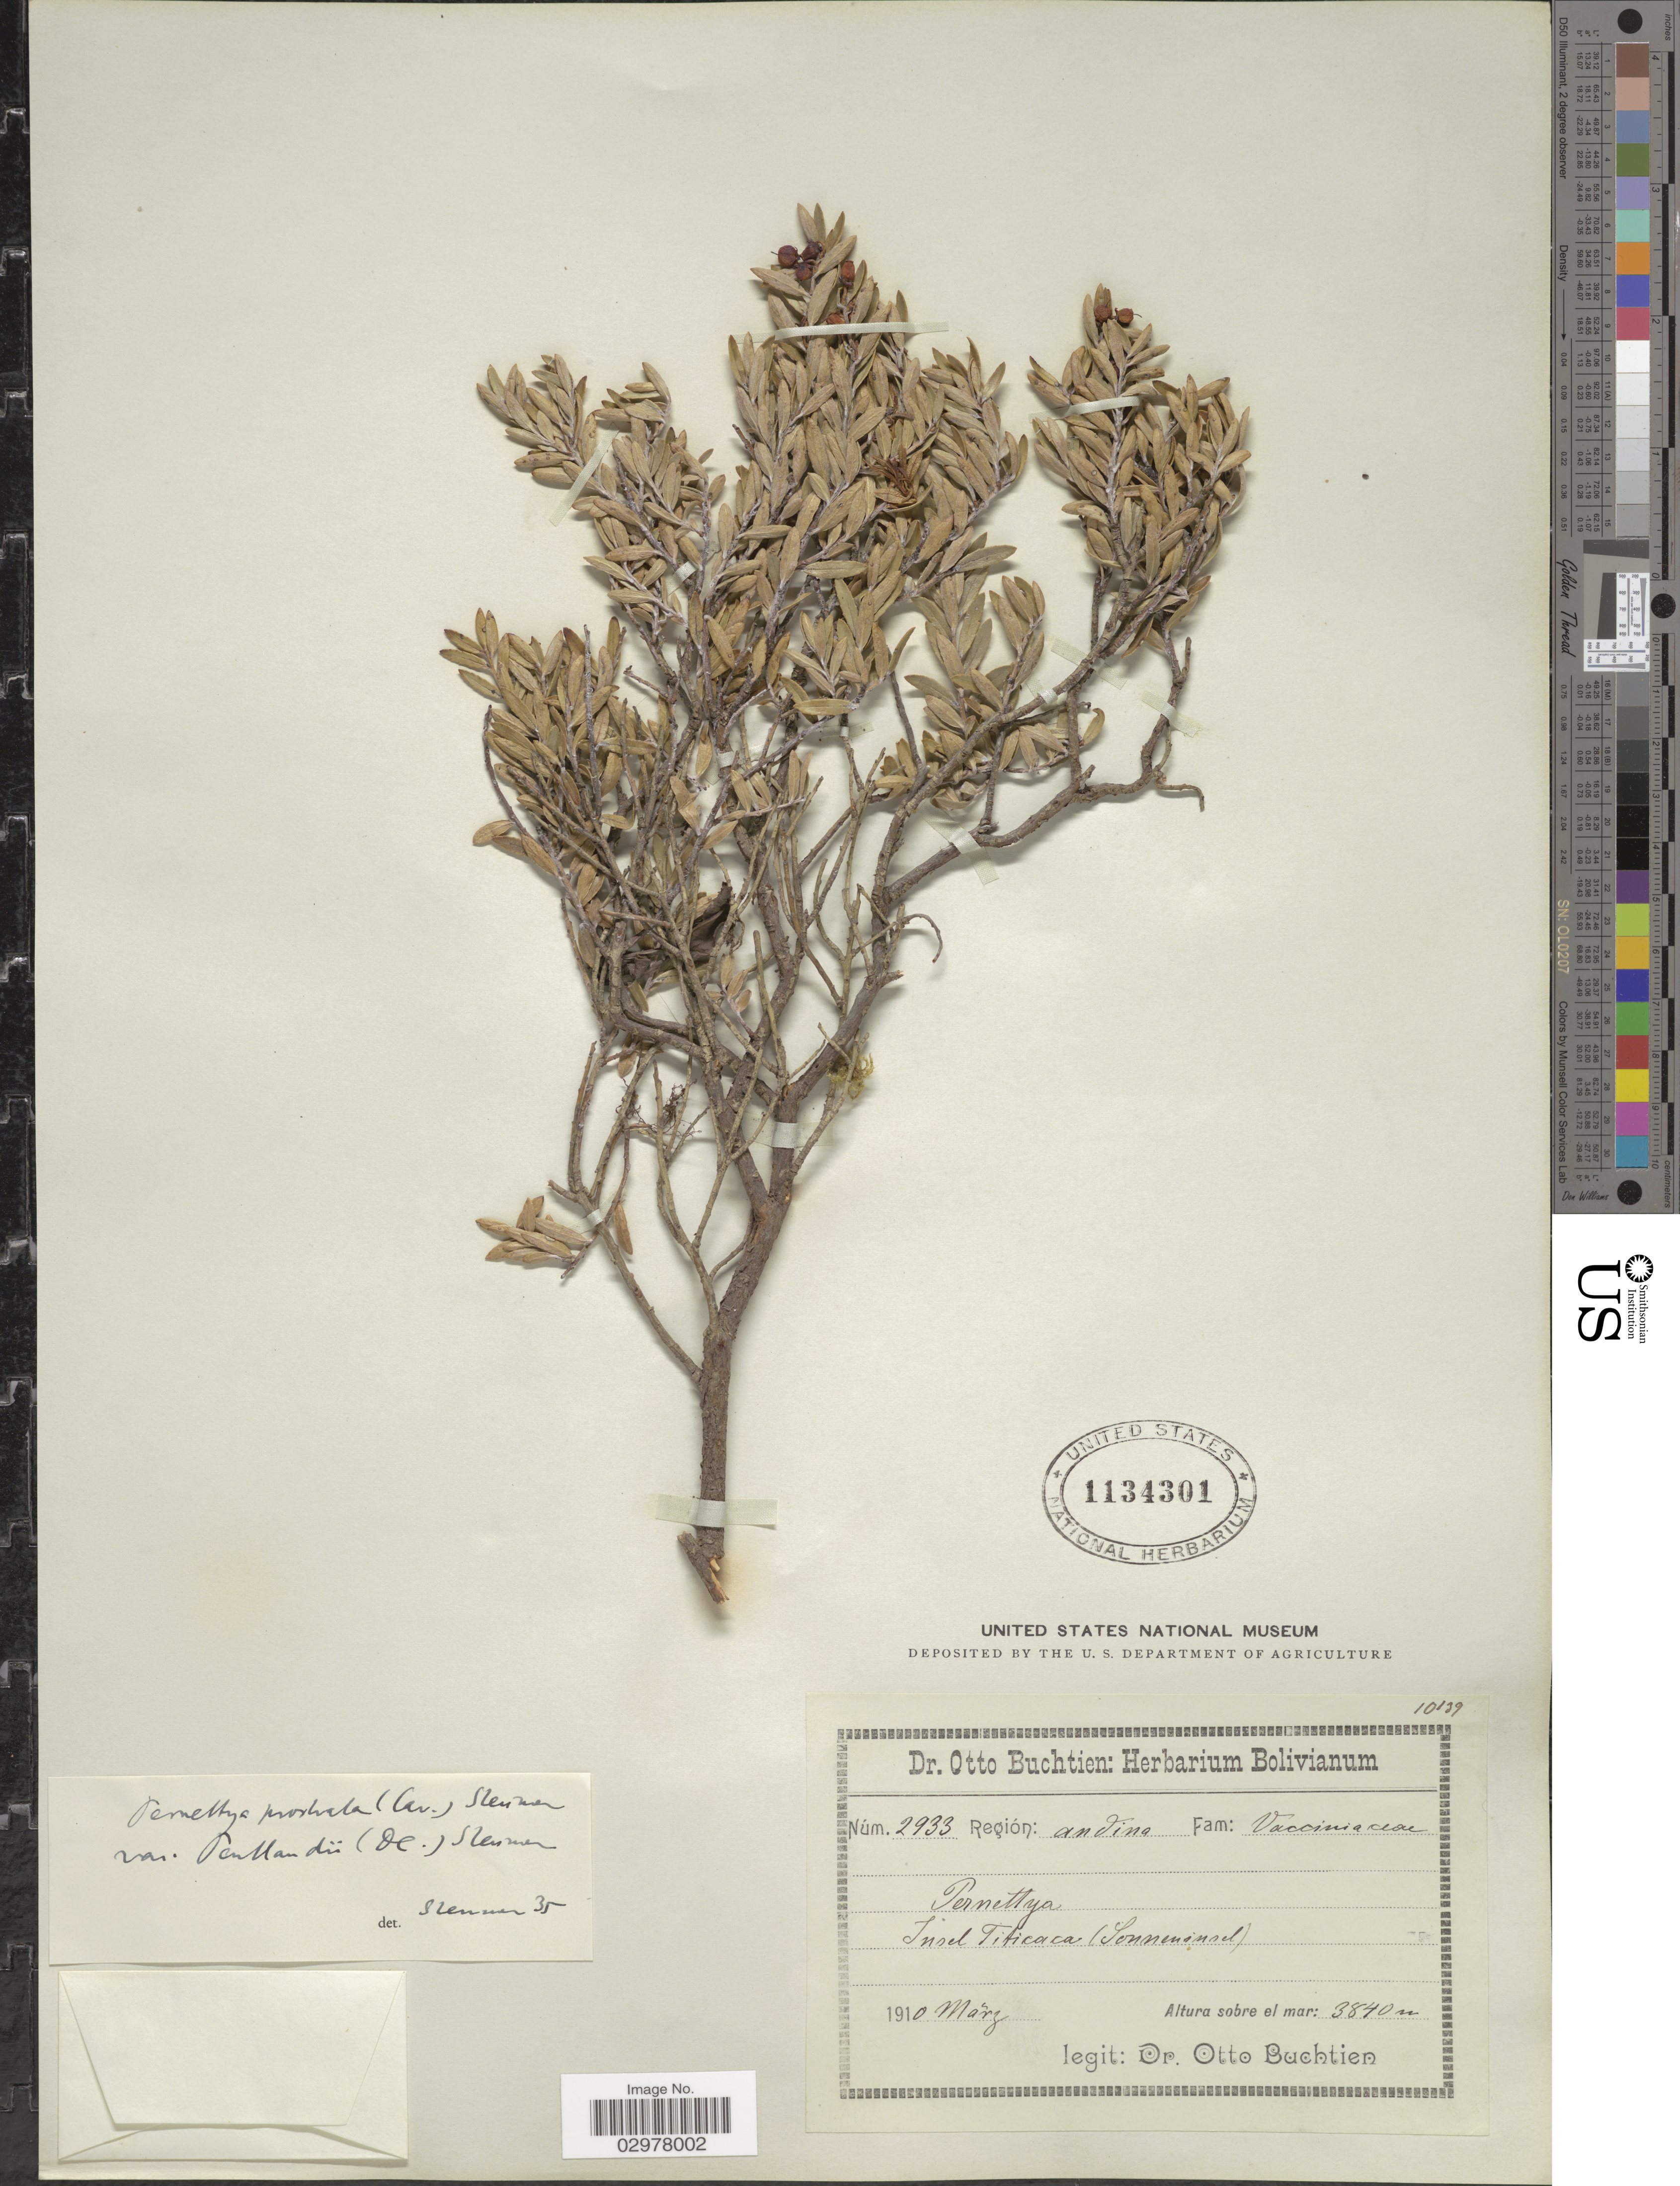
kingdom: Plantae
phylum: Tracheophyta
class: Magnoliopsida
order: Ericales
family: Ericaceae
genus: Pernettya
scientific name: Pernettya prostrata var. pentlandii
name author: (DC.) Sleumer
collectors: O. Buchtien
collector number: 2933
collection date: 1910-03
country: Bolivia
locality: Insel Titicaca (Sonneninsel). Región: andina.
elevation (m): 3840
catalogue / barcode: US 1134301